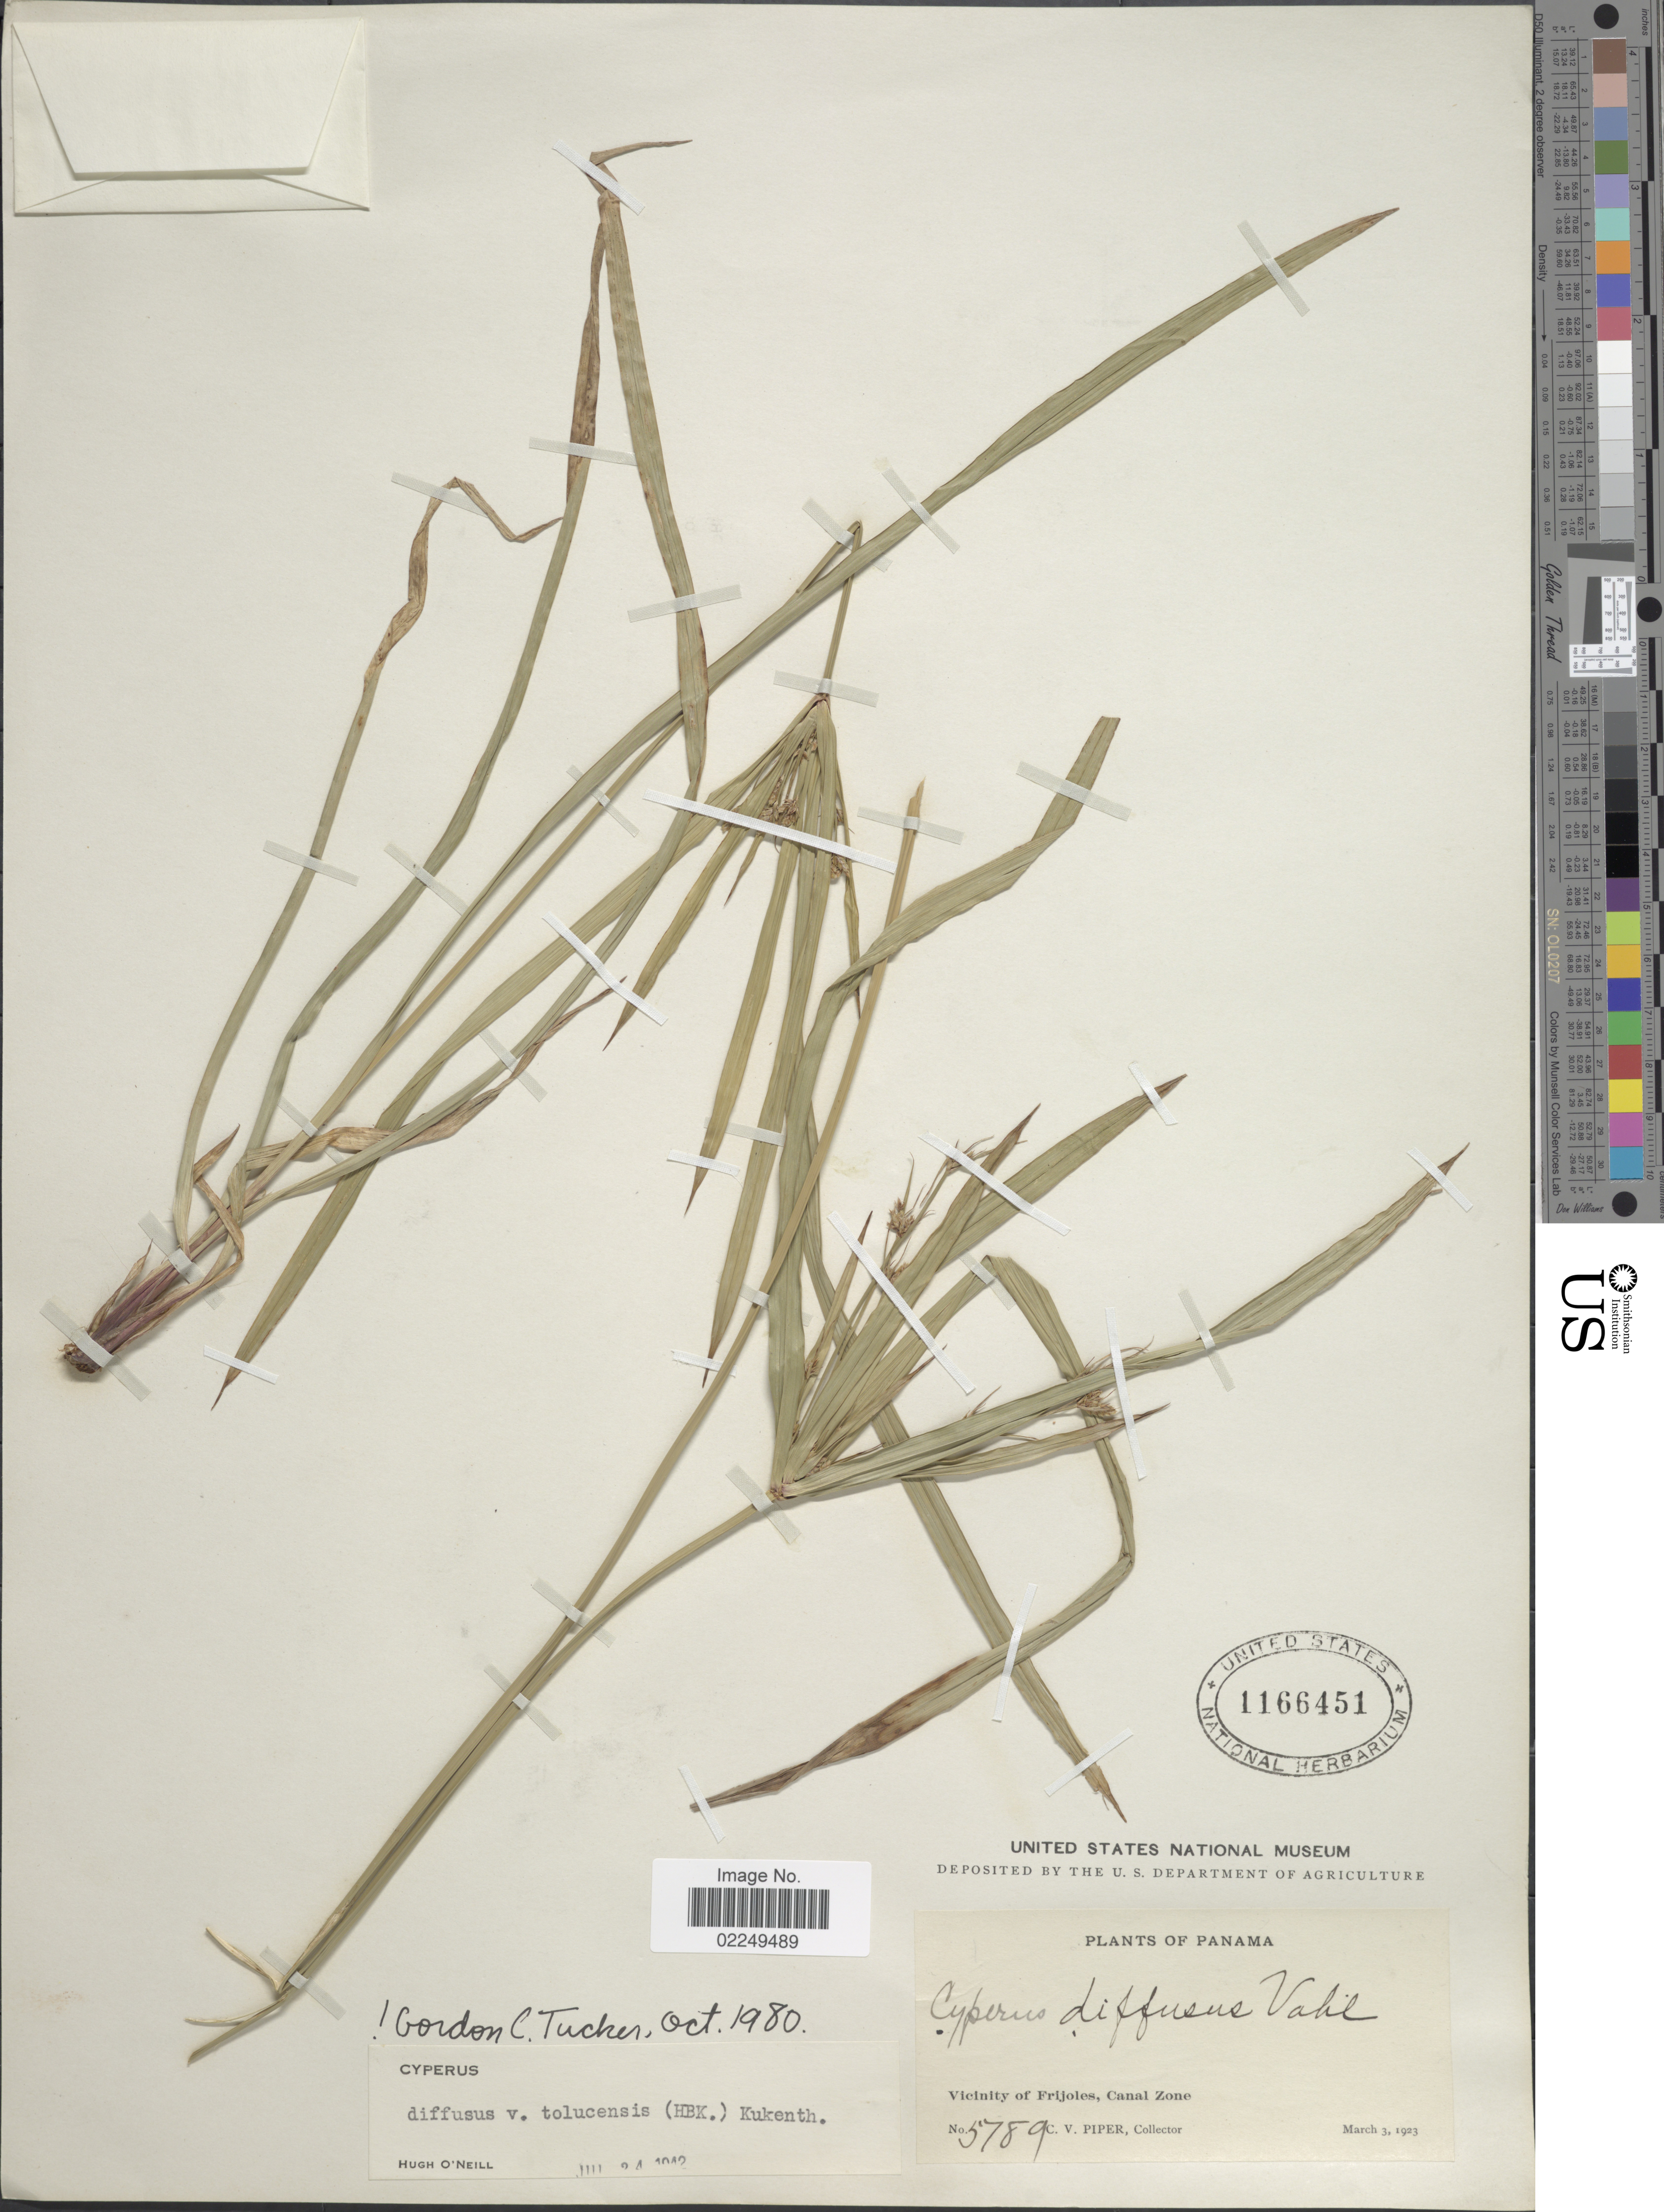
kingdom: Plantae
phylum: Tracheophyta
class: Liliopsida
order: Poales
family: Cyperaceae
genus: Cyperus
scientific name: Cyperus laxus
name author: Lam.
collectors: C. V. Piper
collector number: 5789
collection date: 1923-03-03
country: Panama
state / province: Colón / Panamá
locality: Vicinity of Frijoles, Canal Zone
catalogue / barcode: US 1166451